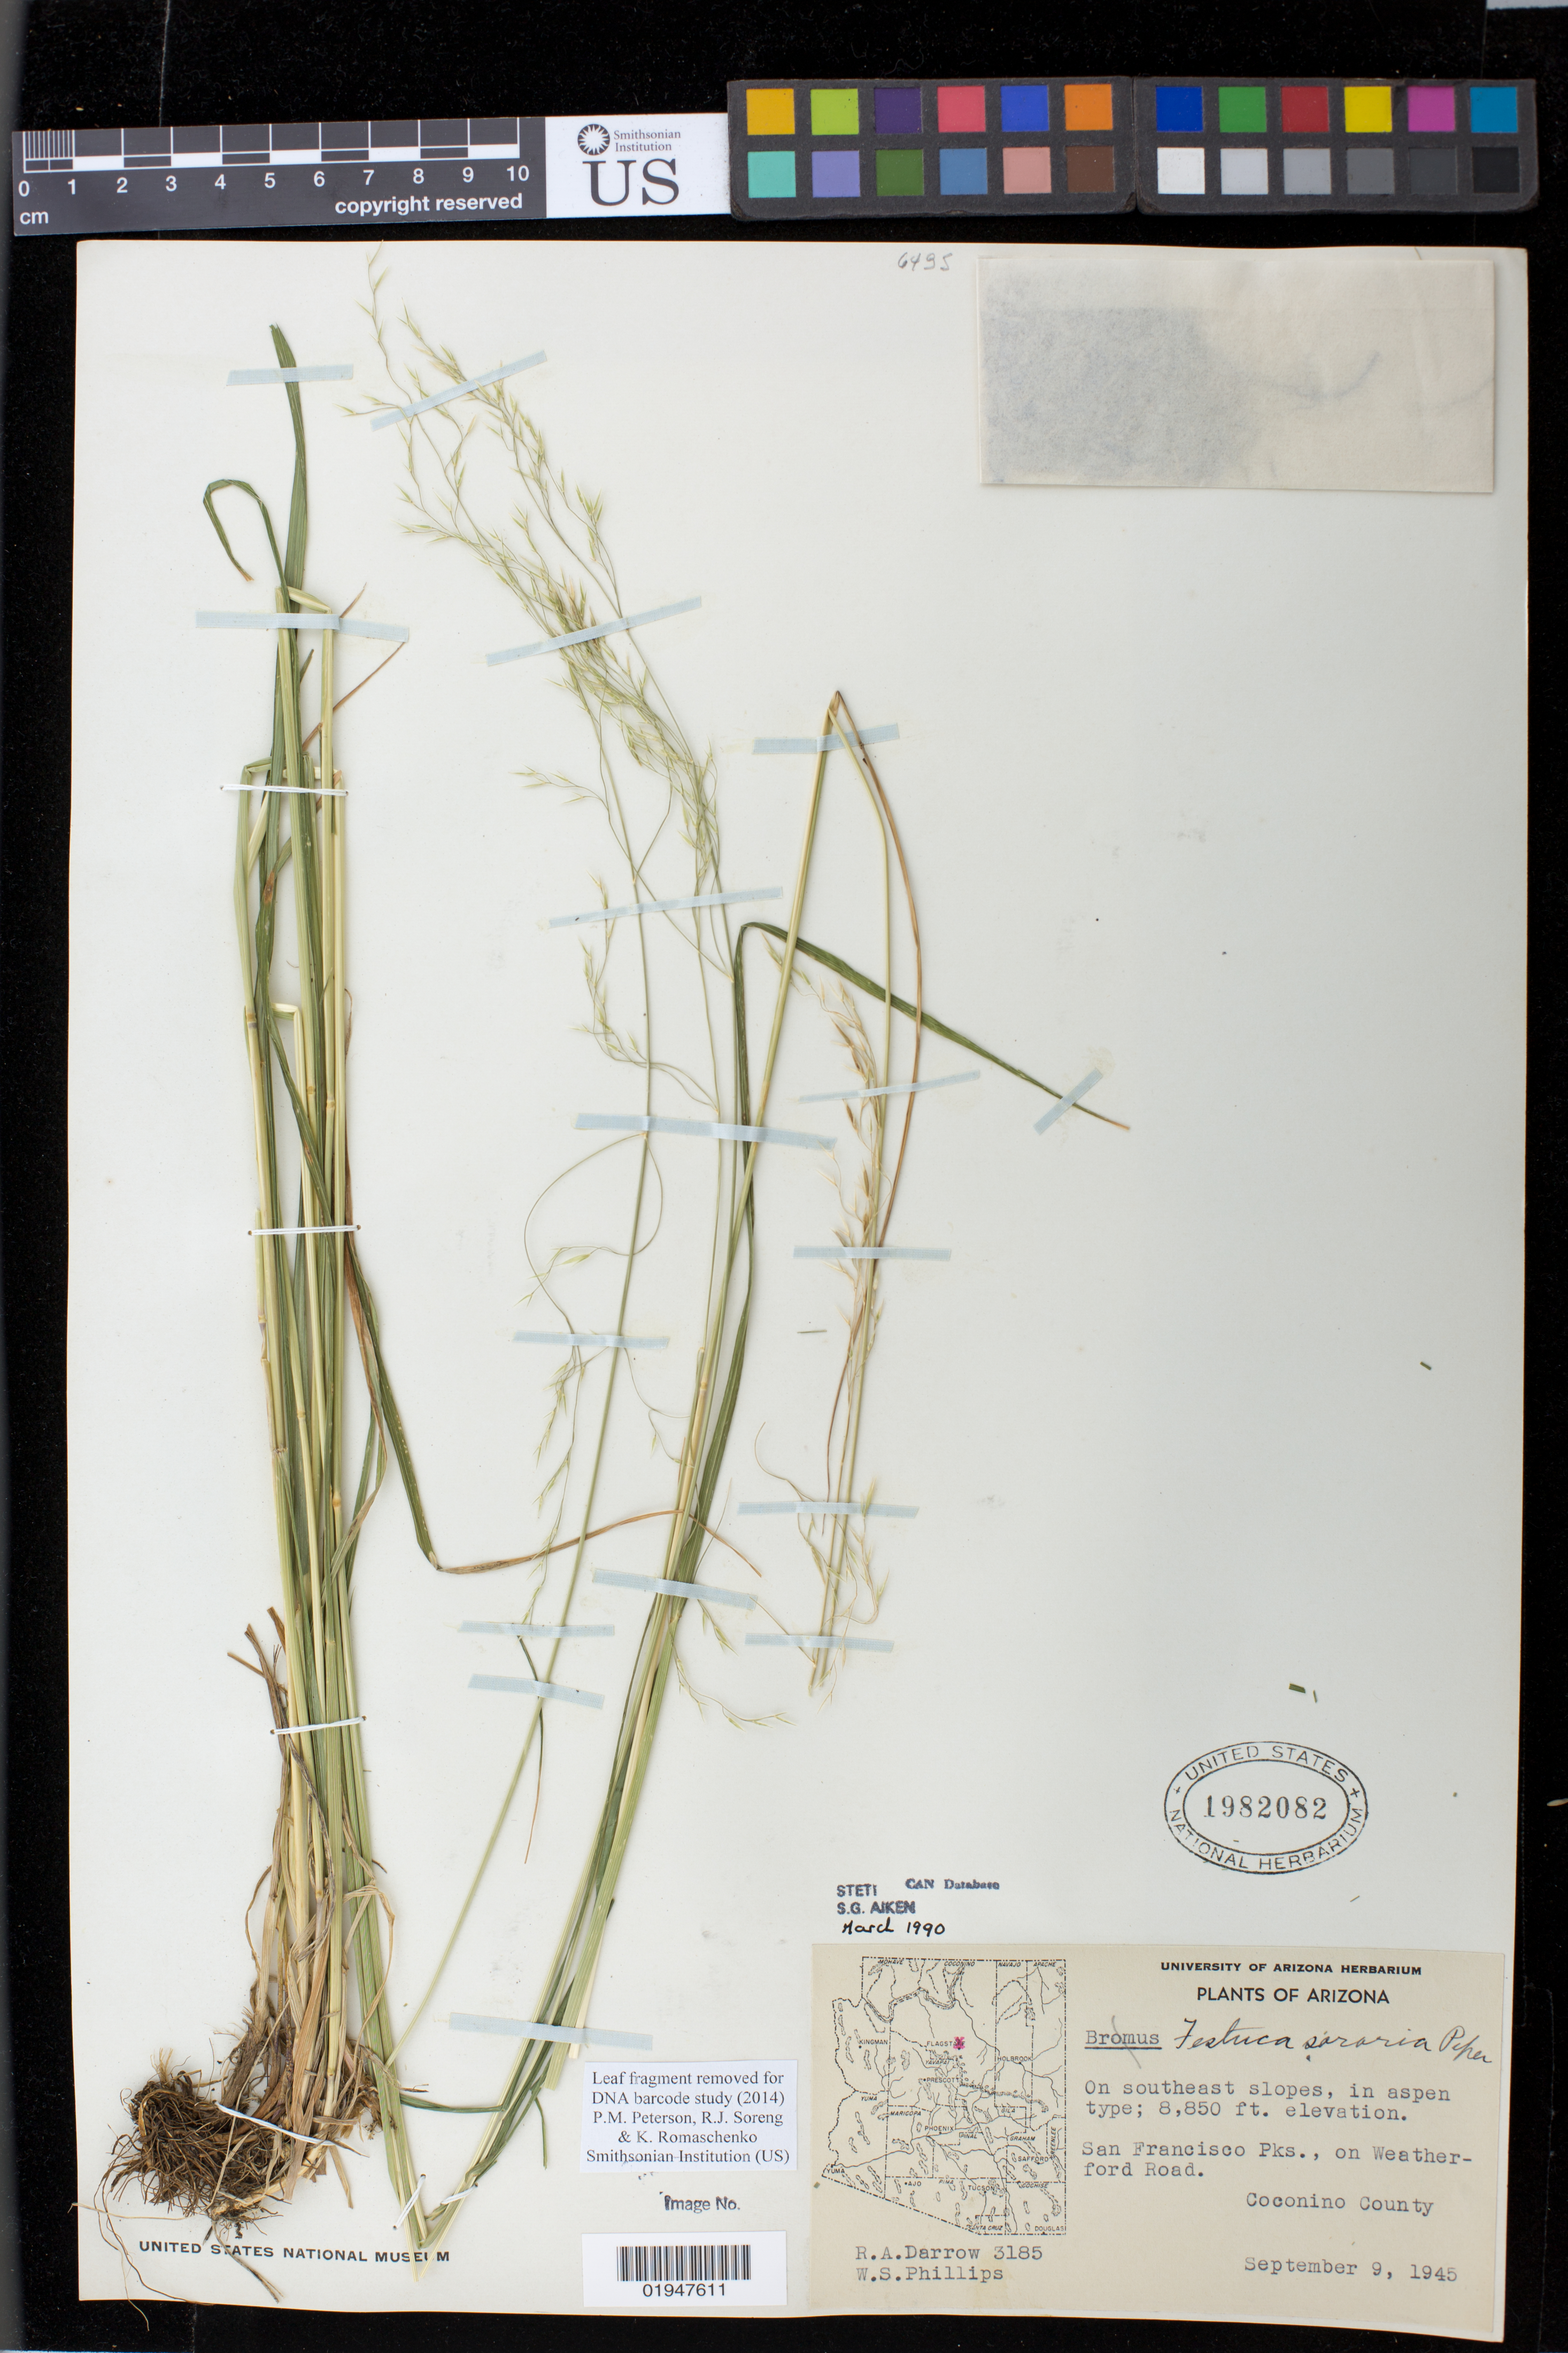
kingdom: Plantae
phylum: Tracheophyta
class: Liliopsida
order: Poales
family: Poaceae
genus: Festuca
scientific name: Festuca sororia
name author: Piper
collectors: R. A. Darrow & W. S. Phillips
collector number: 3185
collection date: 1945-09-09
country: United States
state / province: Arizona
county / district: Coconino County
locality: San Francisco Pks., on Weatherford Road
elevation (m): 2697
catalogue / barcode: US 1982082